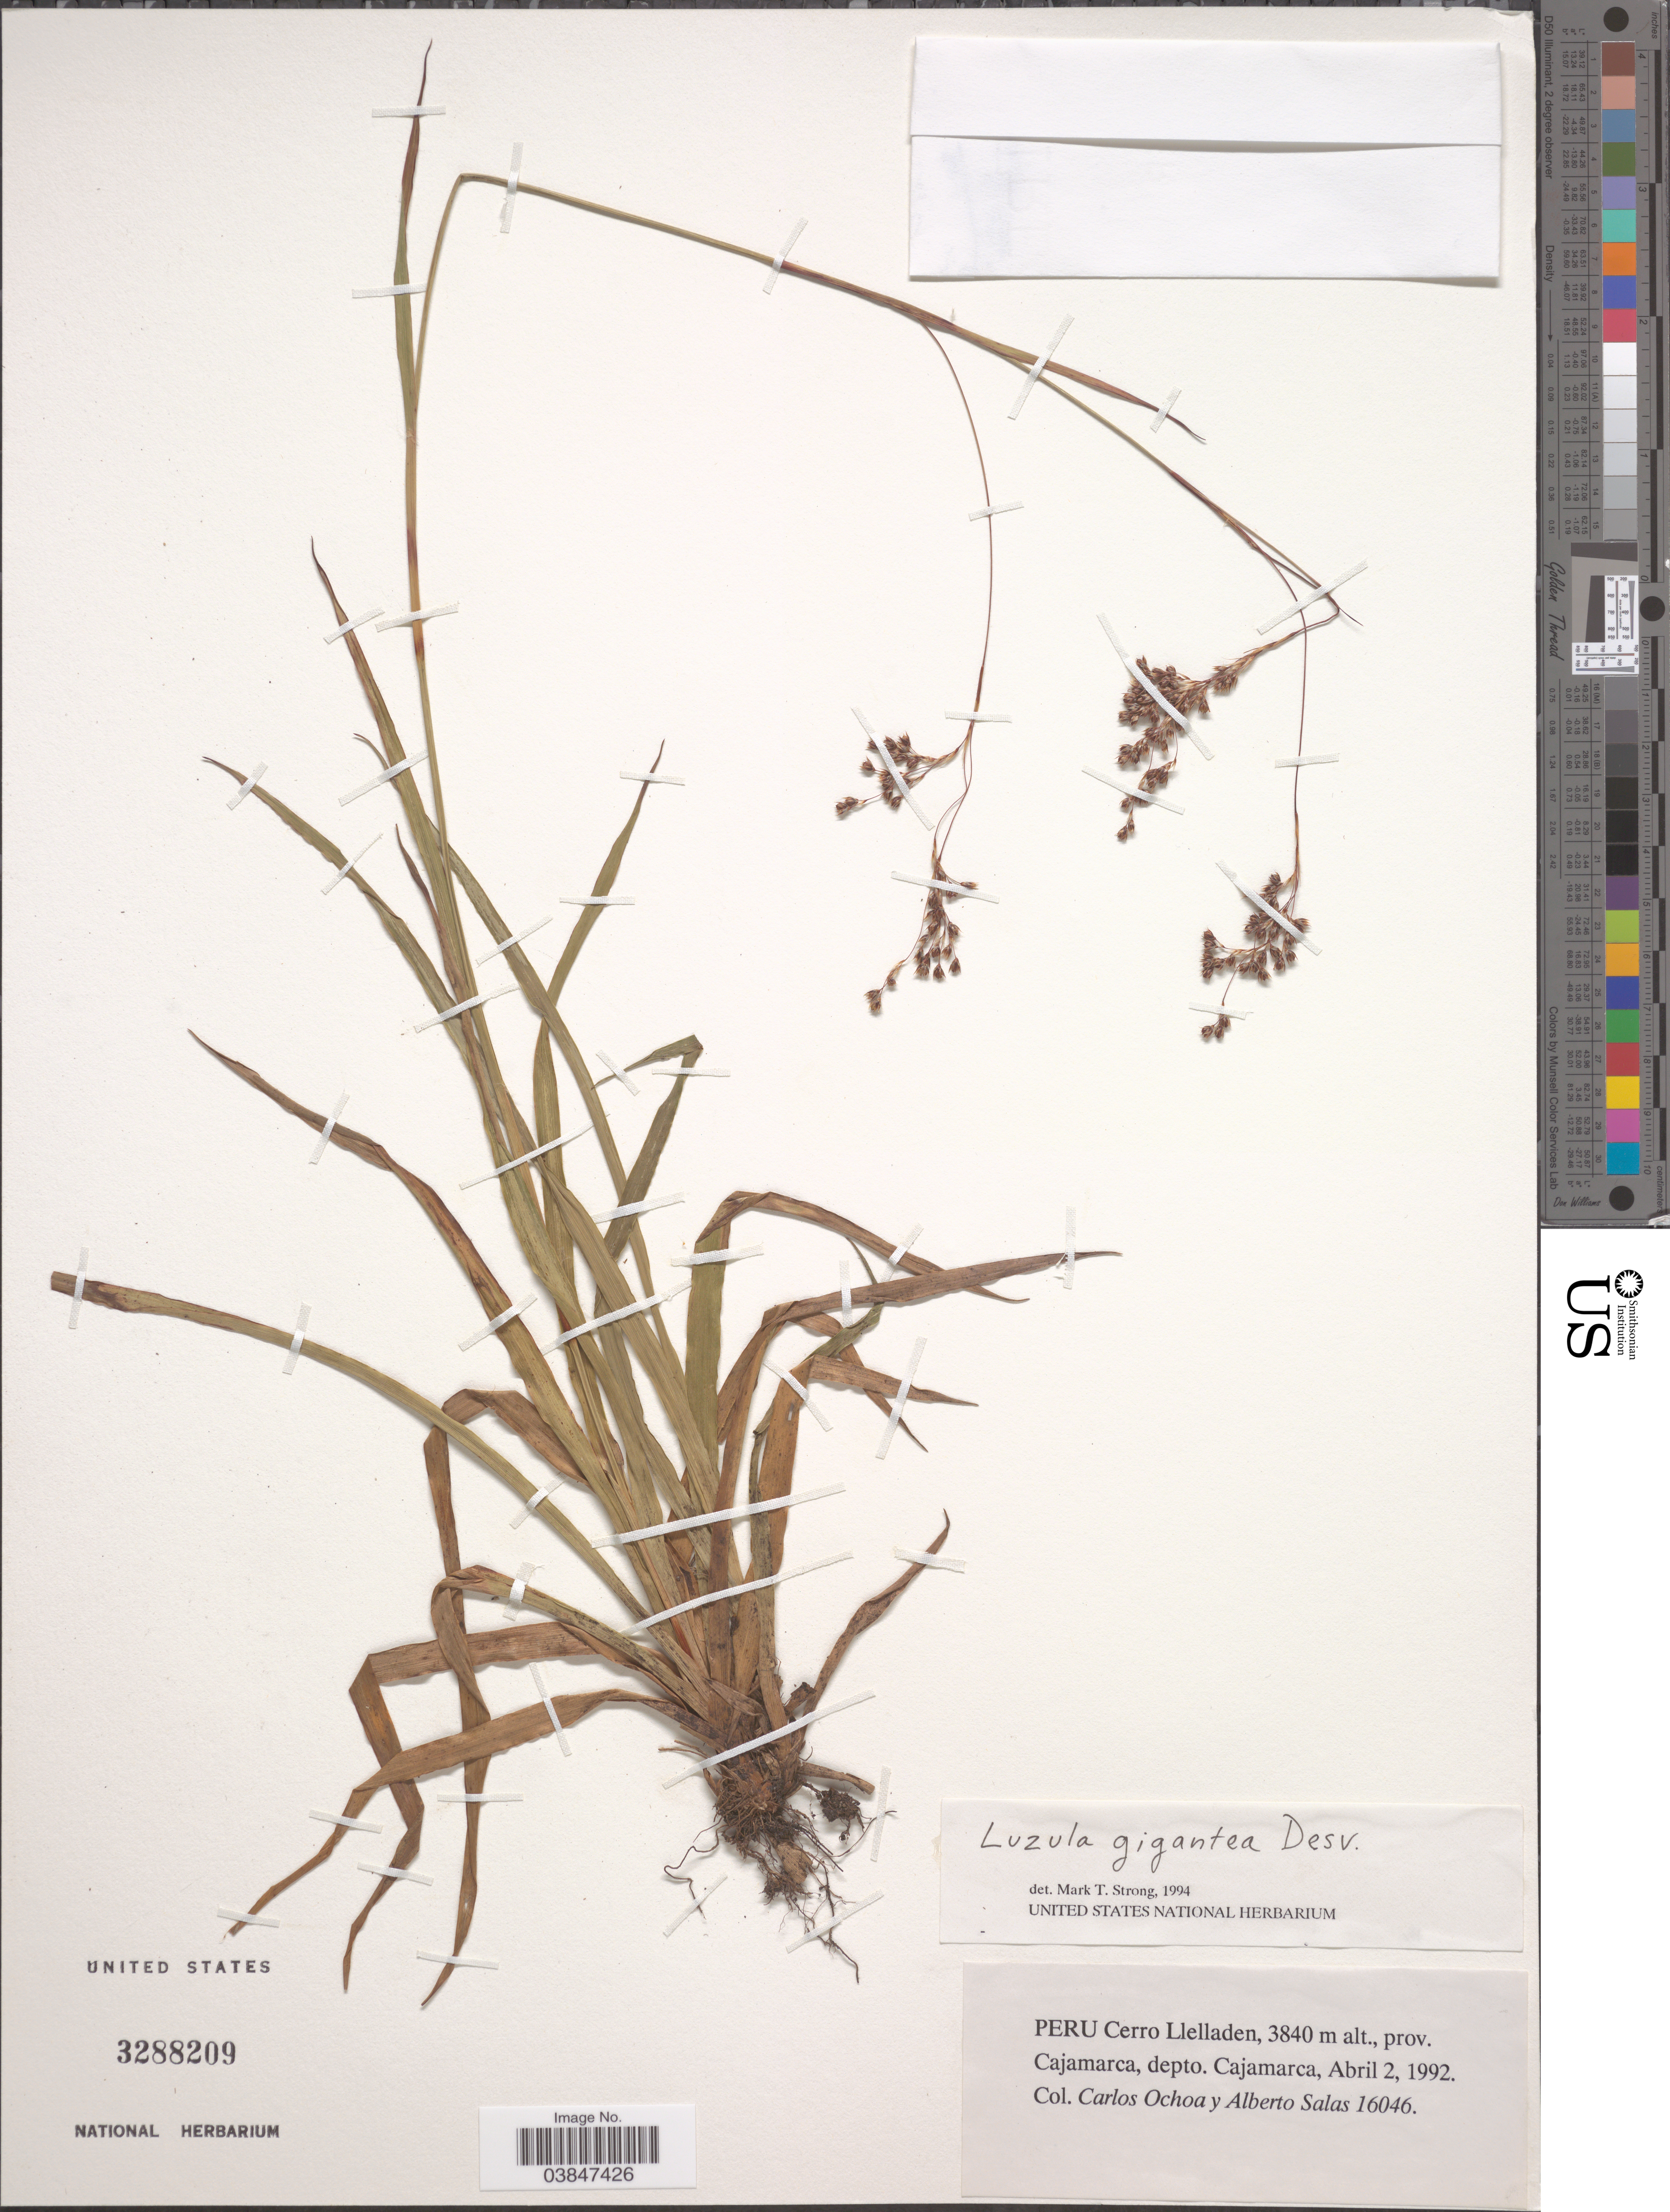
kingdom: Plantae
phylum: Tracheophyta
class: Liliopsida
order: Poales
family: Juncaceae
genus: Luzula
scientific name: Luzula gigantea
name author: Desv.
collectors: C. Ochoa & A. Salas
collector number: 16046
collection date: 1992-04-02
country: Peru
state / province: Cajamarca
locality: Cerro Llelladen. Depto. Cajamarca.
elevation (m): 3840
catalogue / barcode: US 3288209